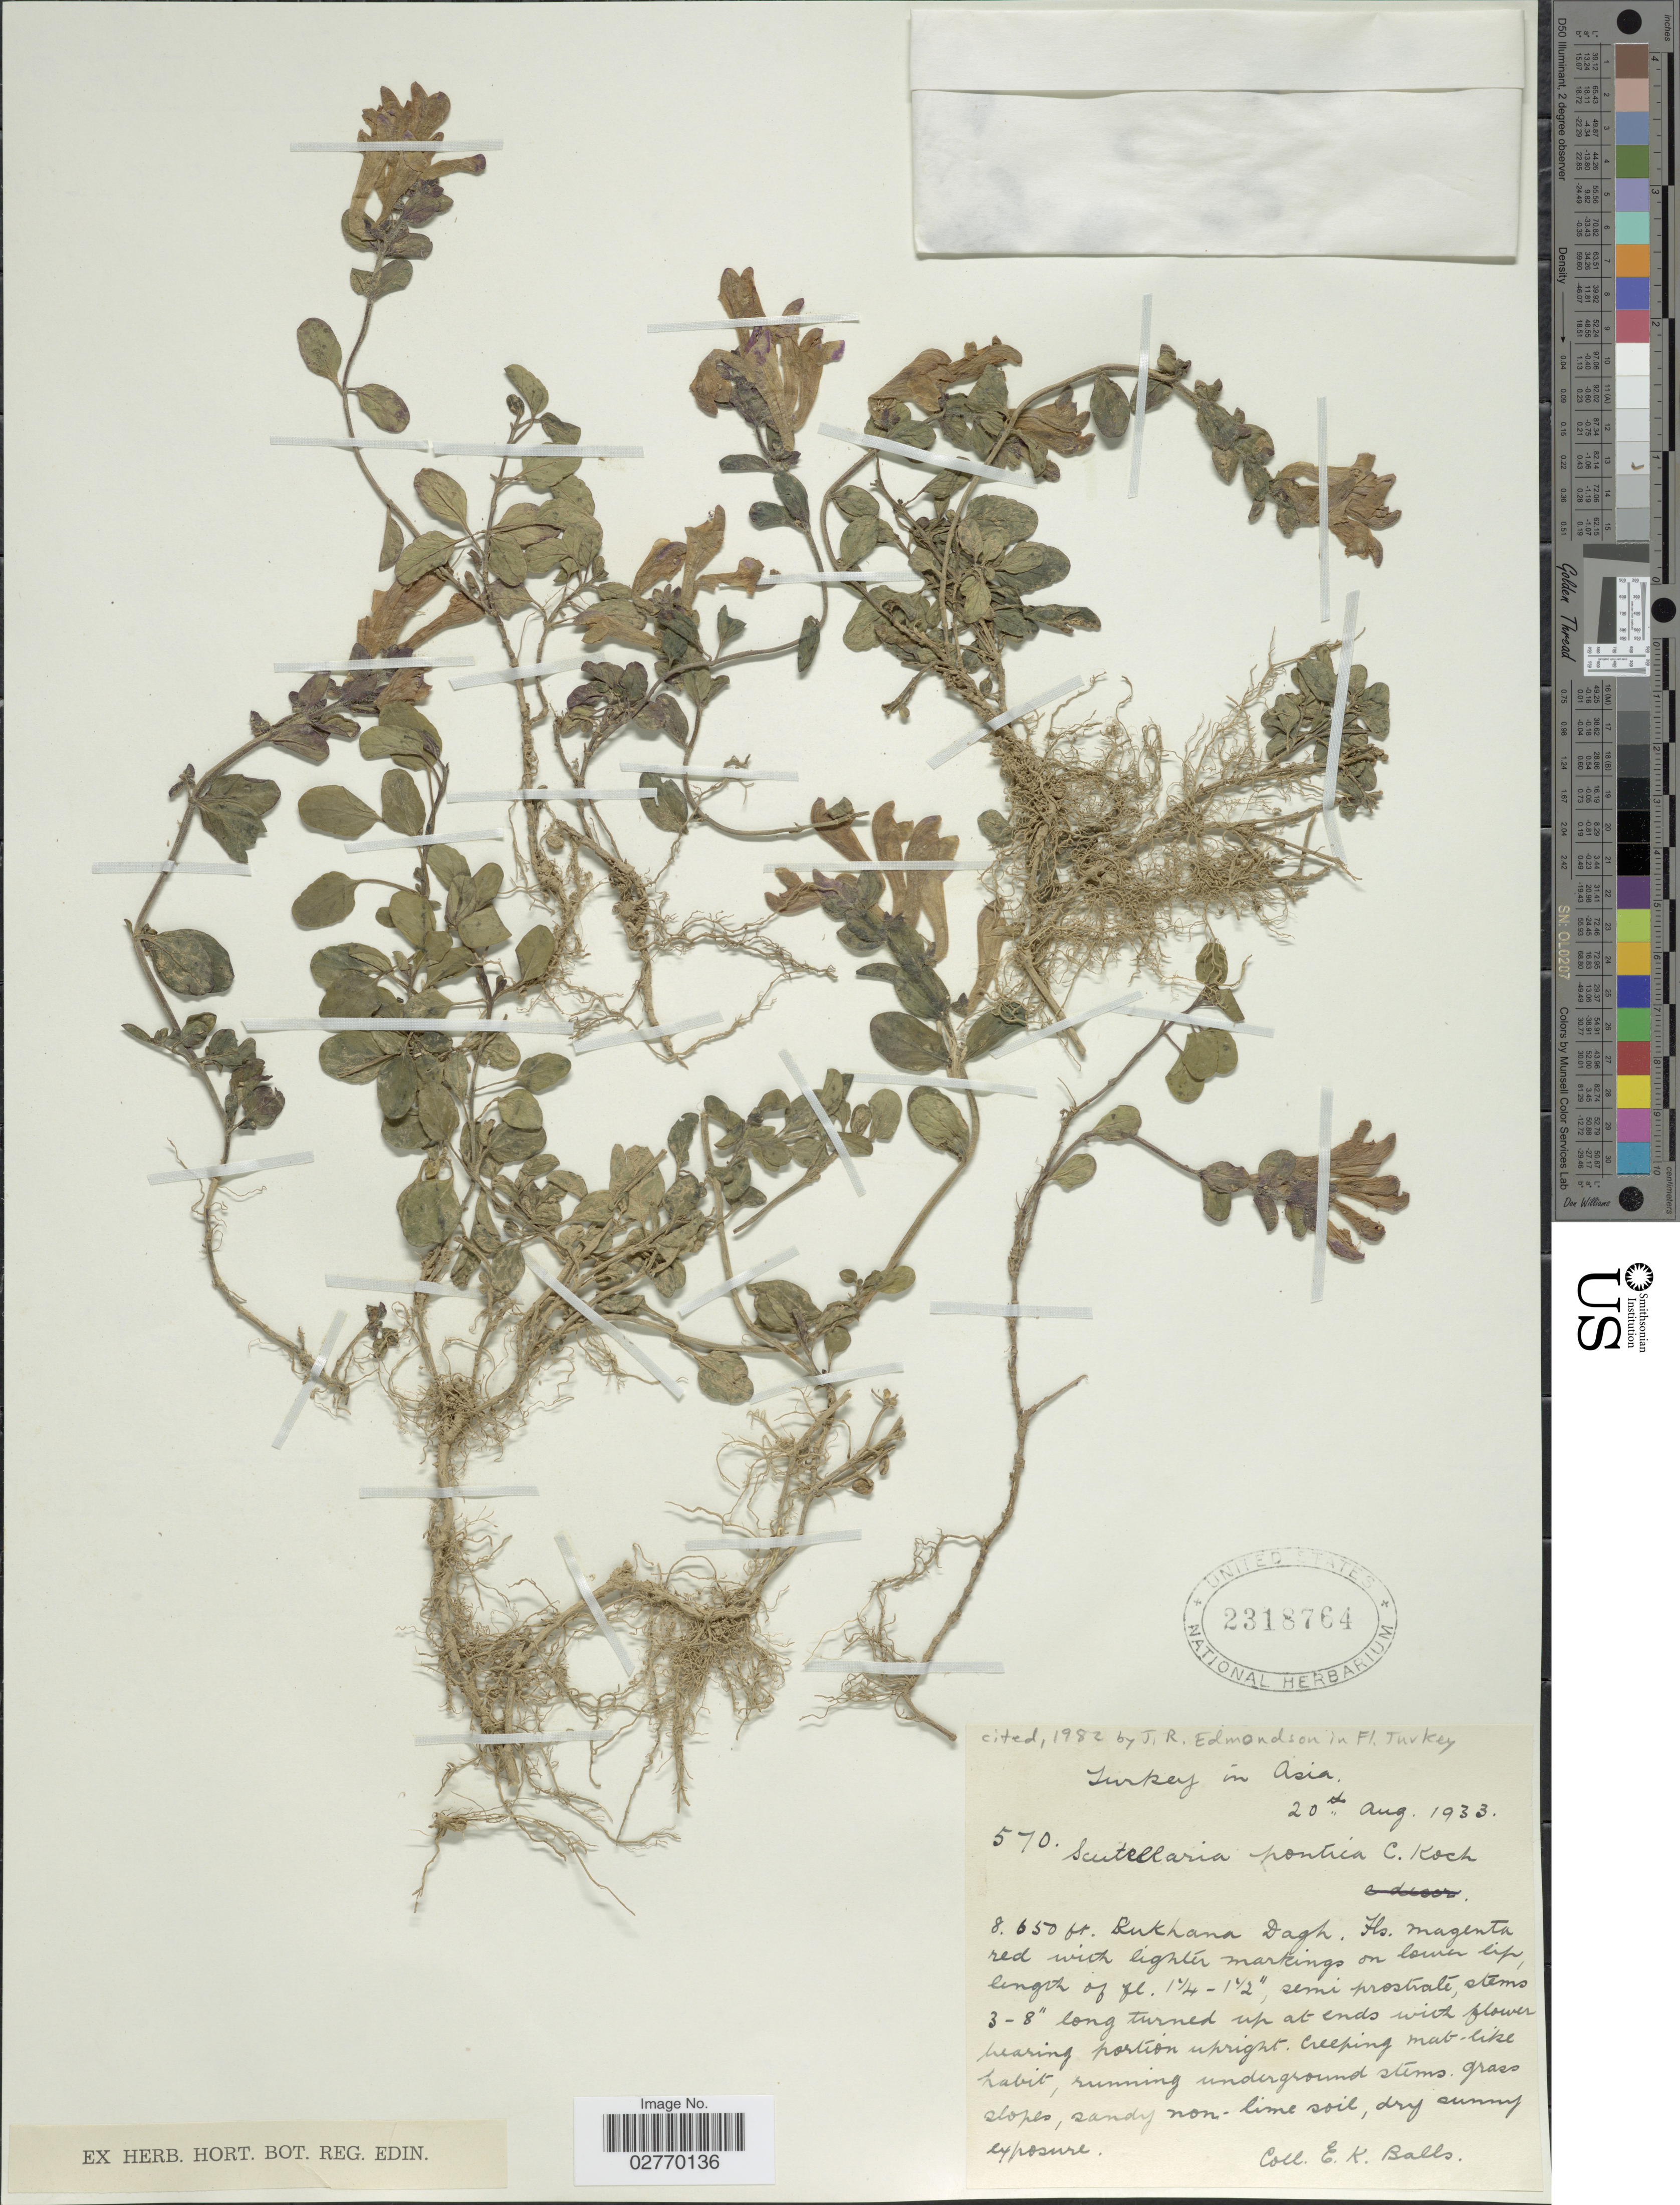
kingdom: Plantae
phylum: Tracheophyta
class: Magnoliopsida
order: Lamiales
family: Lamiaceae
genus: Scutellaria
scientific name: Scutellaria pontica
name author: K. Koch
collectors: E. K. Balls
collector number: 570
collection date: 1933-08-20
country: Turkey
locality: Turkey in Asia. Rukhana [interpreted] Dagh.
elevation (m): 2637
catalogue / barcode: US 2318764